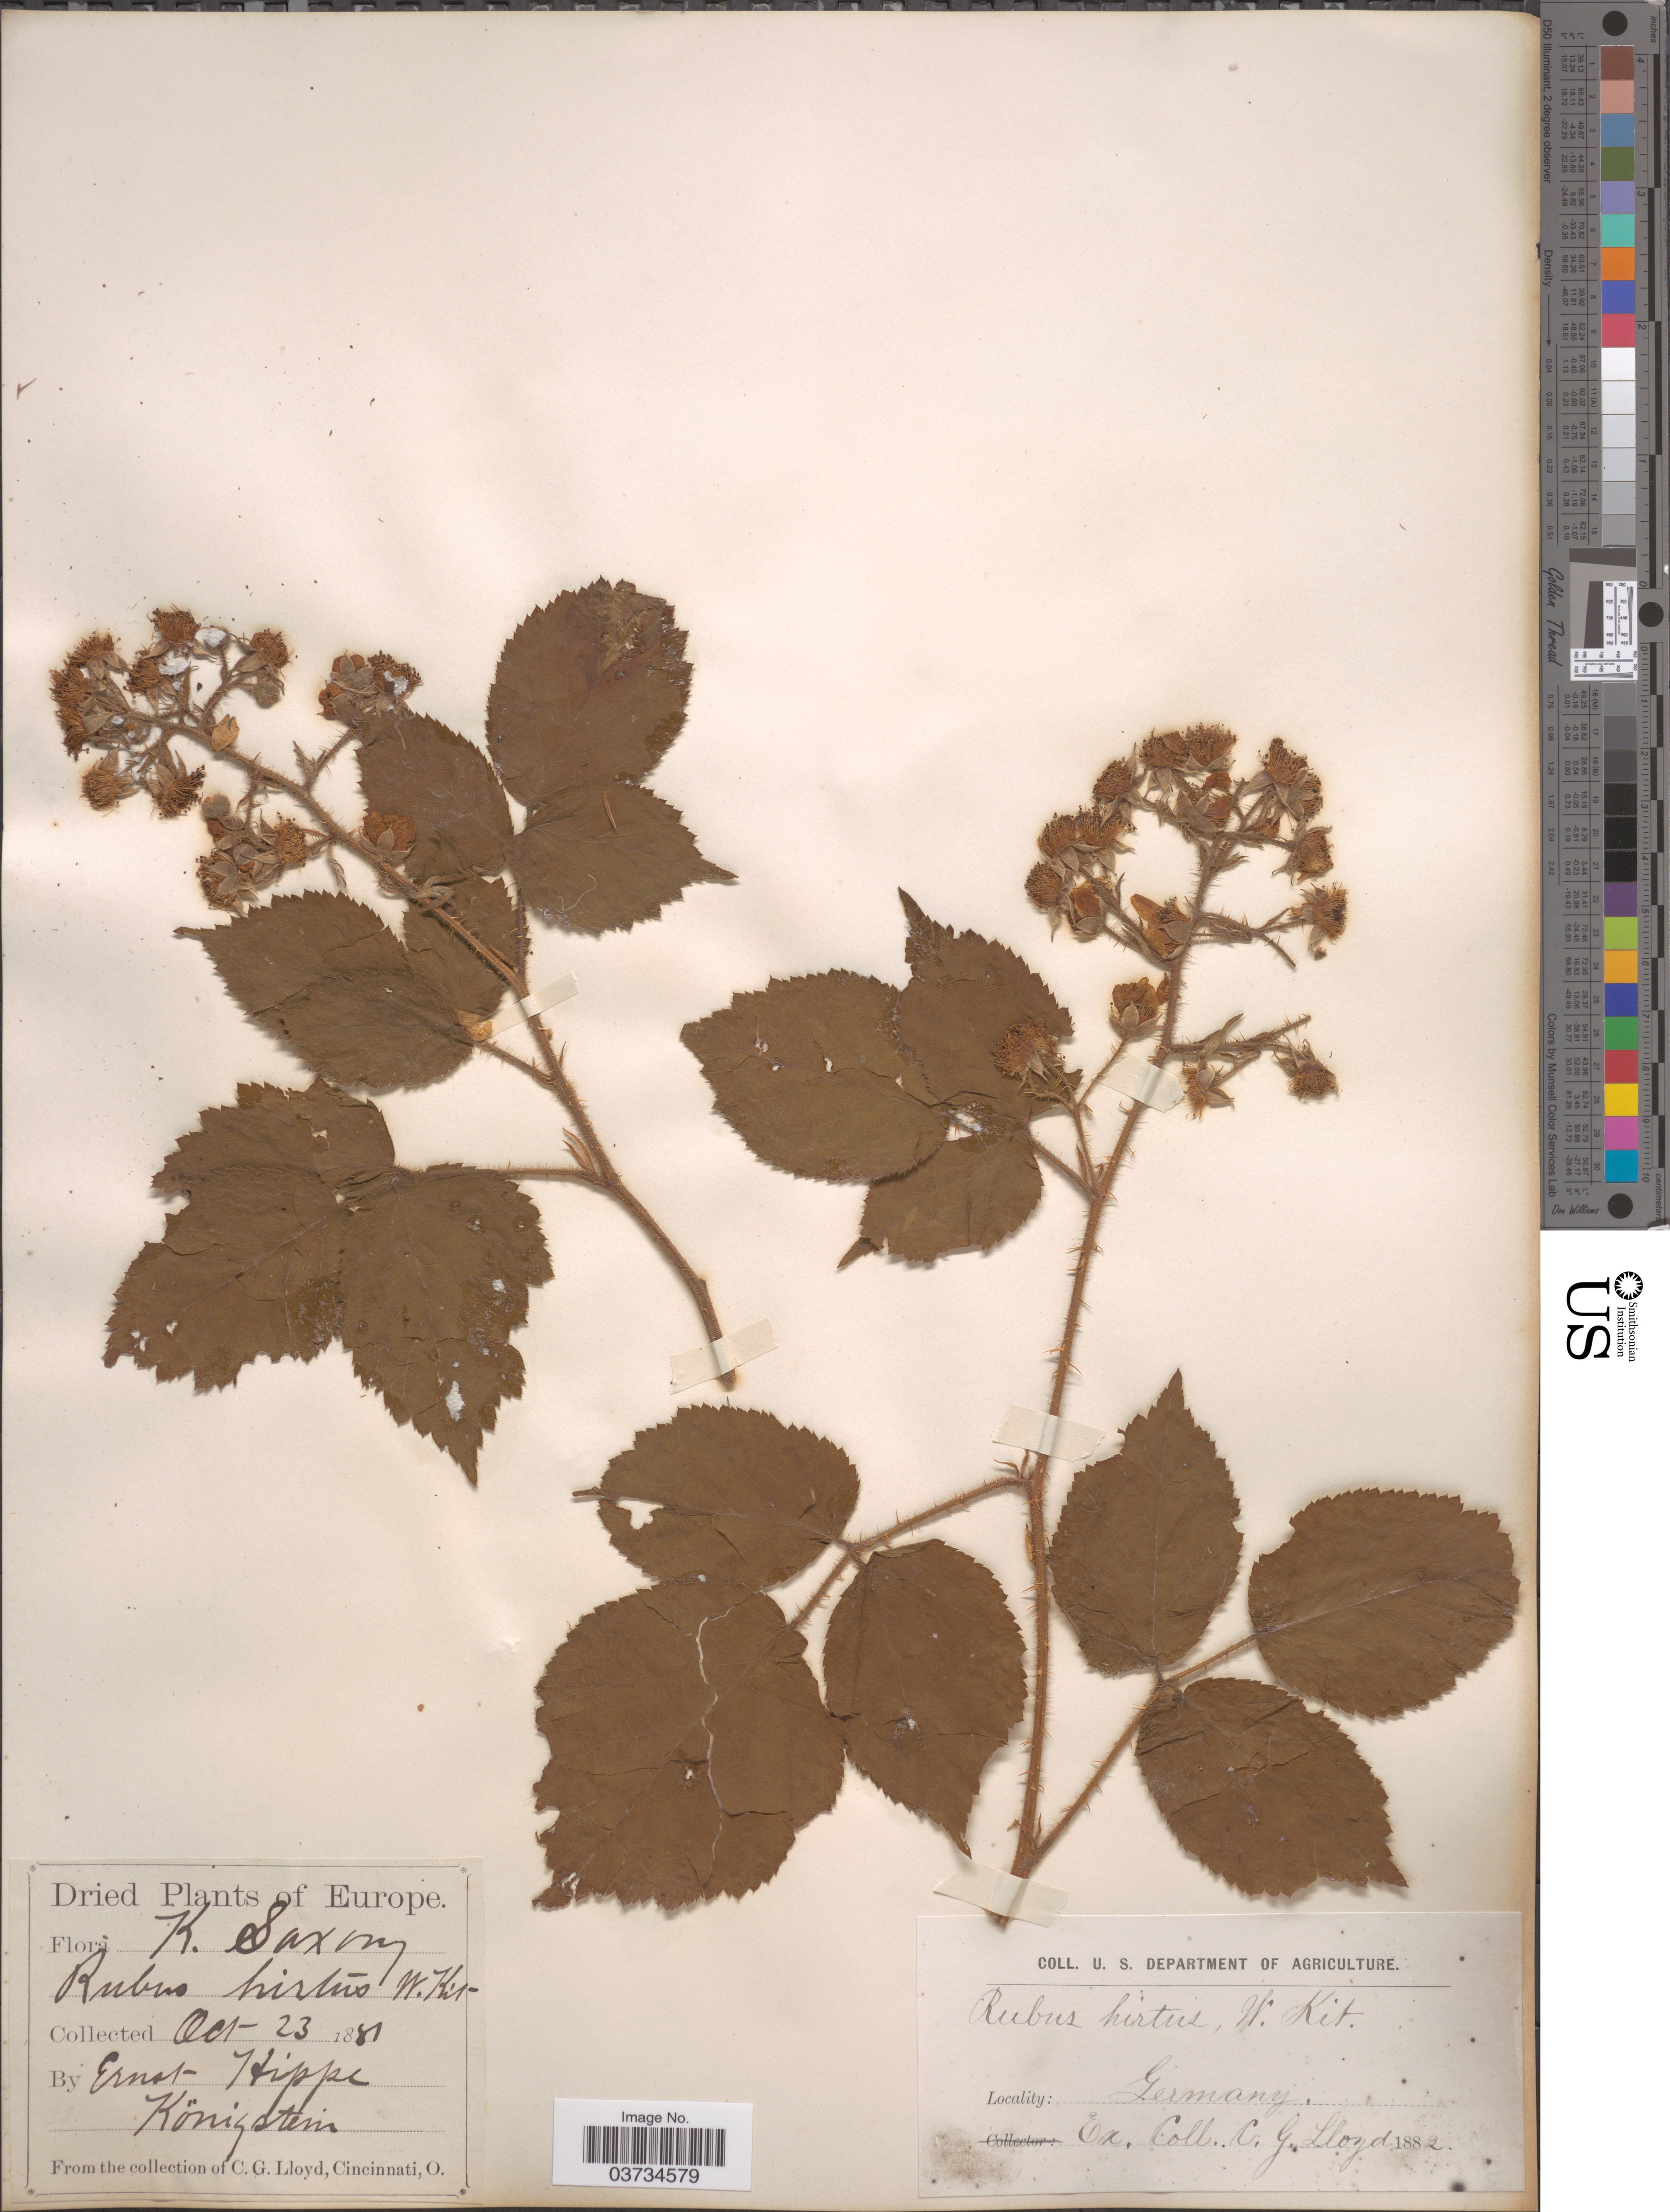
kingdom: Plantae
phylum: Tracheophyta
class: Magnoliopsida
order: Rosales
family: Rosaceae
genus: Rubus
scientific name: Rubus hirtus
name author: Waldst. & Kit.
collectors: E. Hippe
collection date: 1881-10-23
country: Germany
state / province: Niedersachsen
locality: K. Saxony. Königstein.